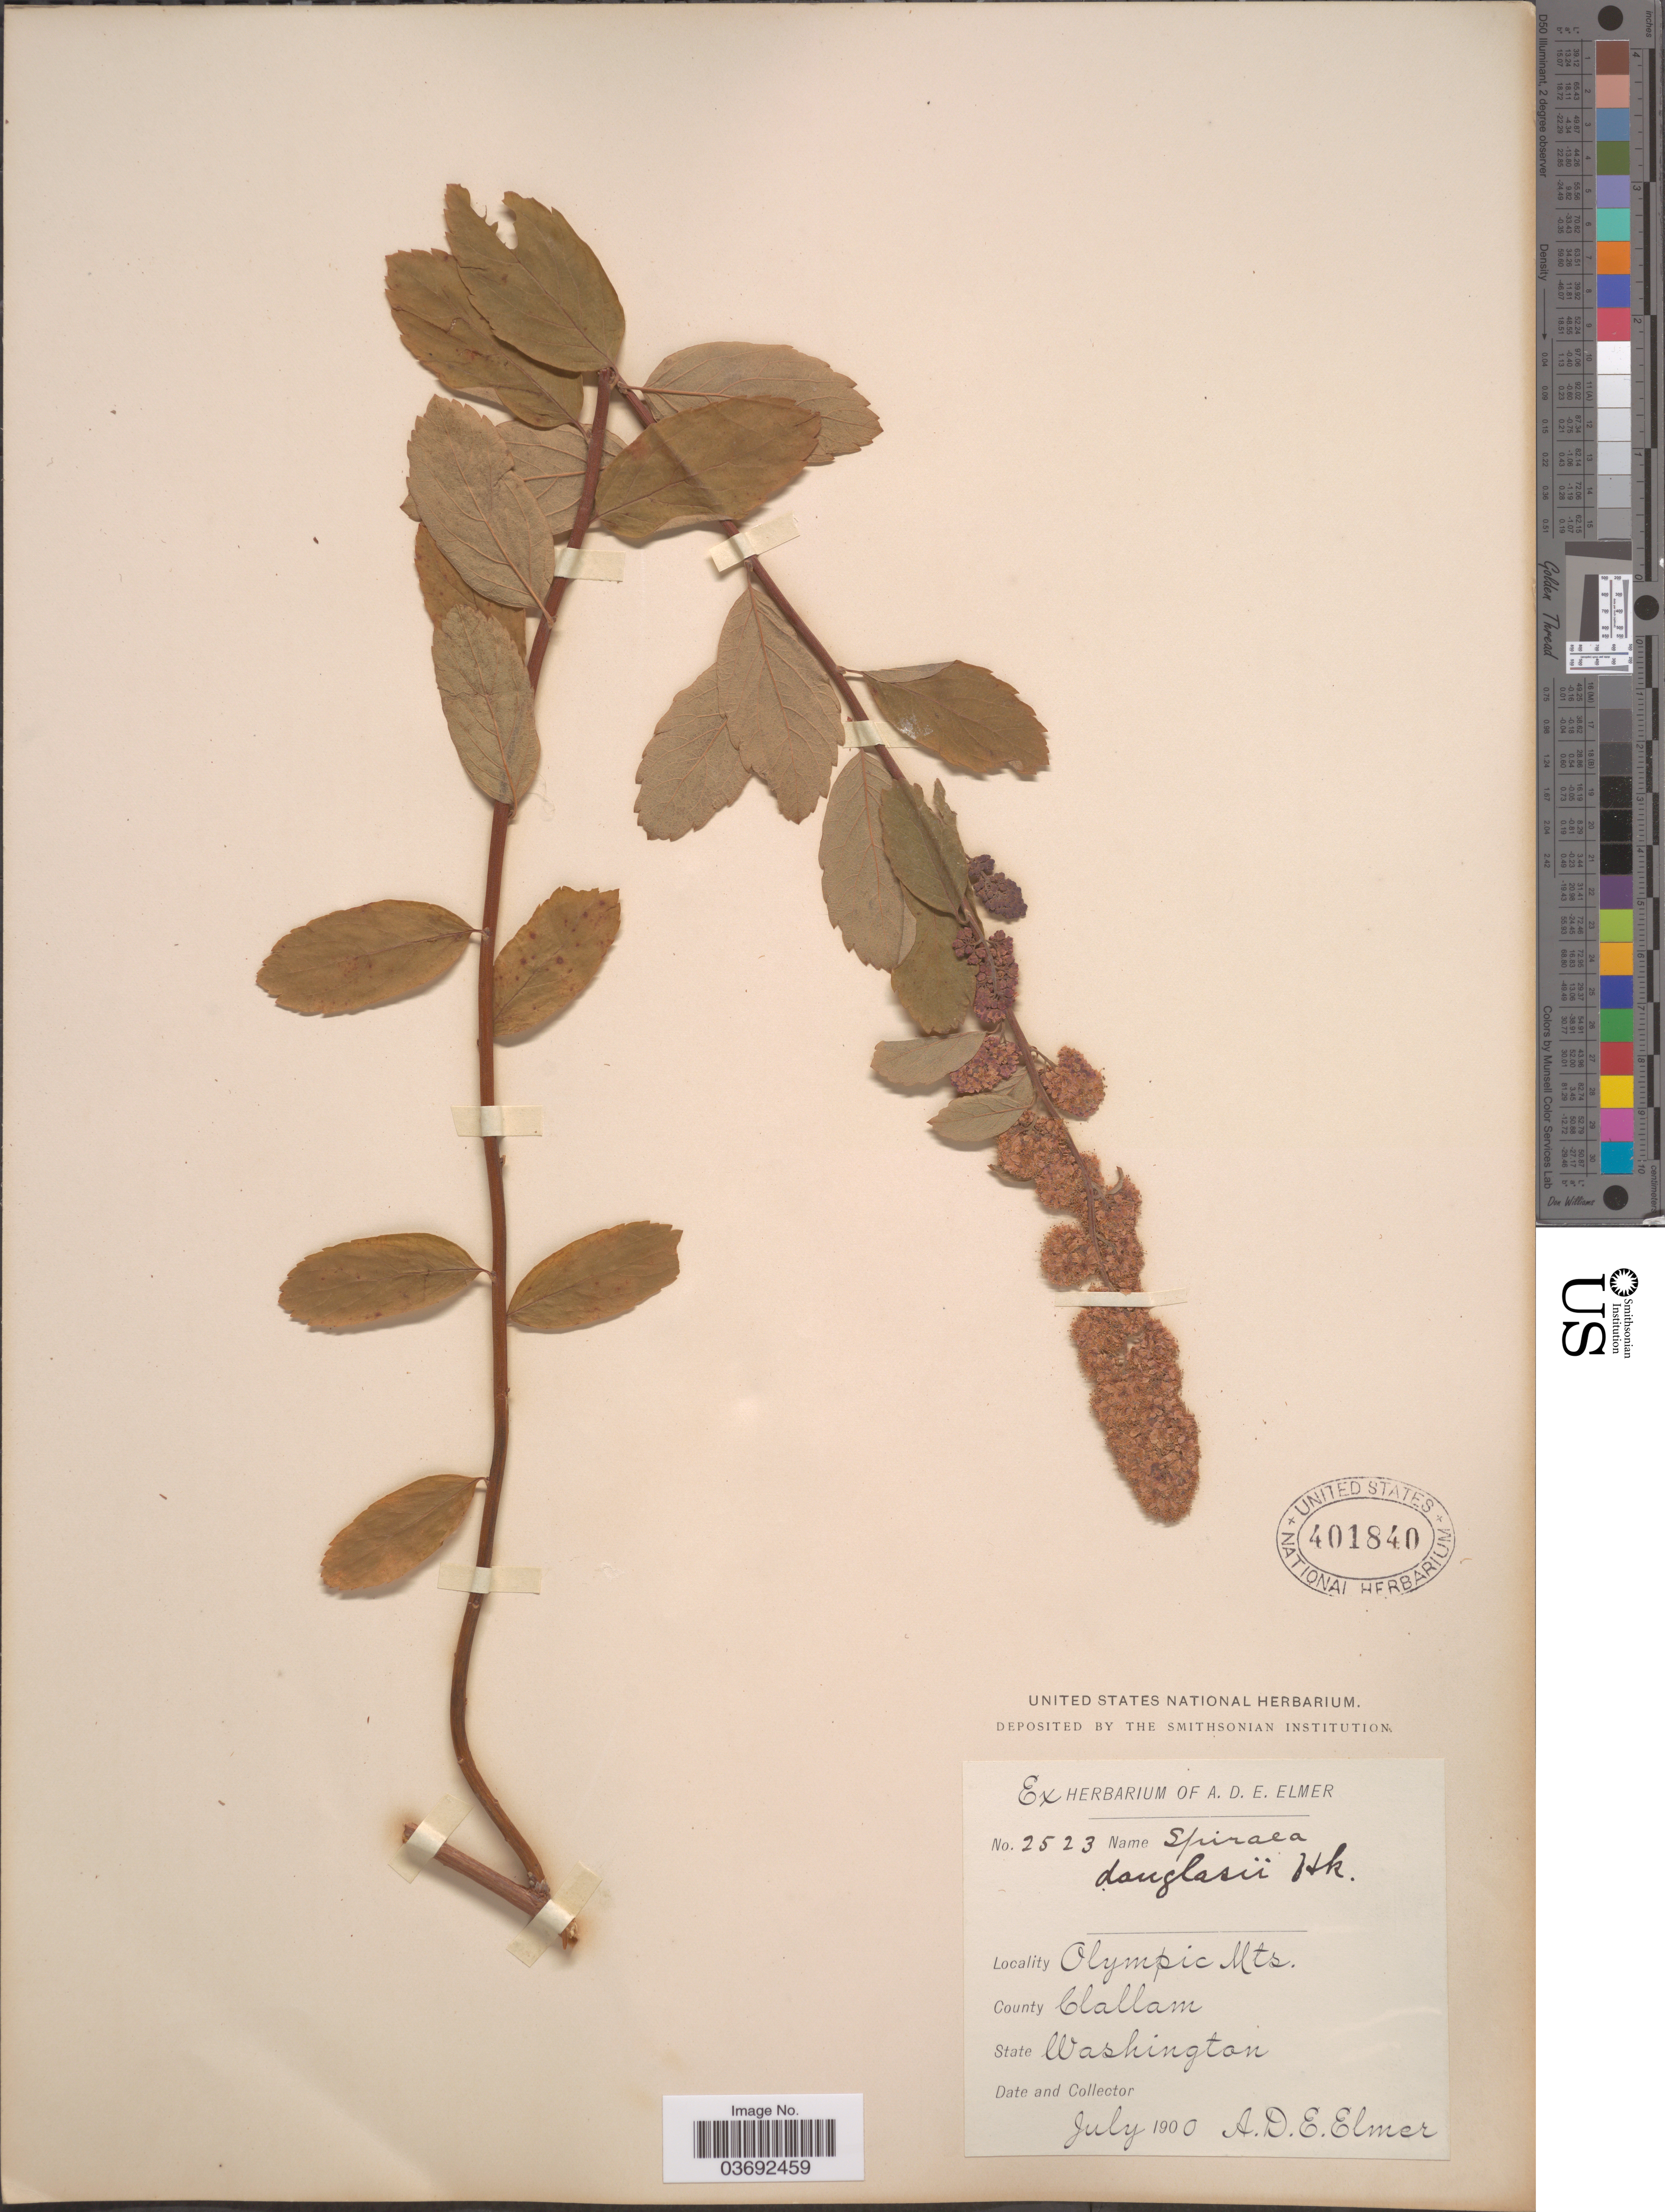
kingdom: Plantae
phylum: Tracheophyta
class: Magnoliopsida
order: Rosales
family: Rosaceae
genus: Spiraea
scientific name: Spiraea douglasii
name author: Hook.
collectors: A. D. E. Elmer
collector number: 2523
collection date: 1900-07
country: United States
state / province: Washington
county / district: Clallam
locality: Olympic Mts. County Clallam.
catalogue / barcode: US 401840